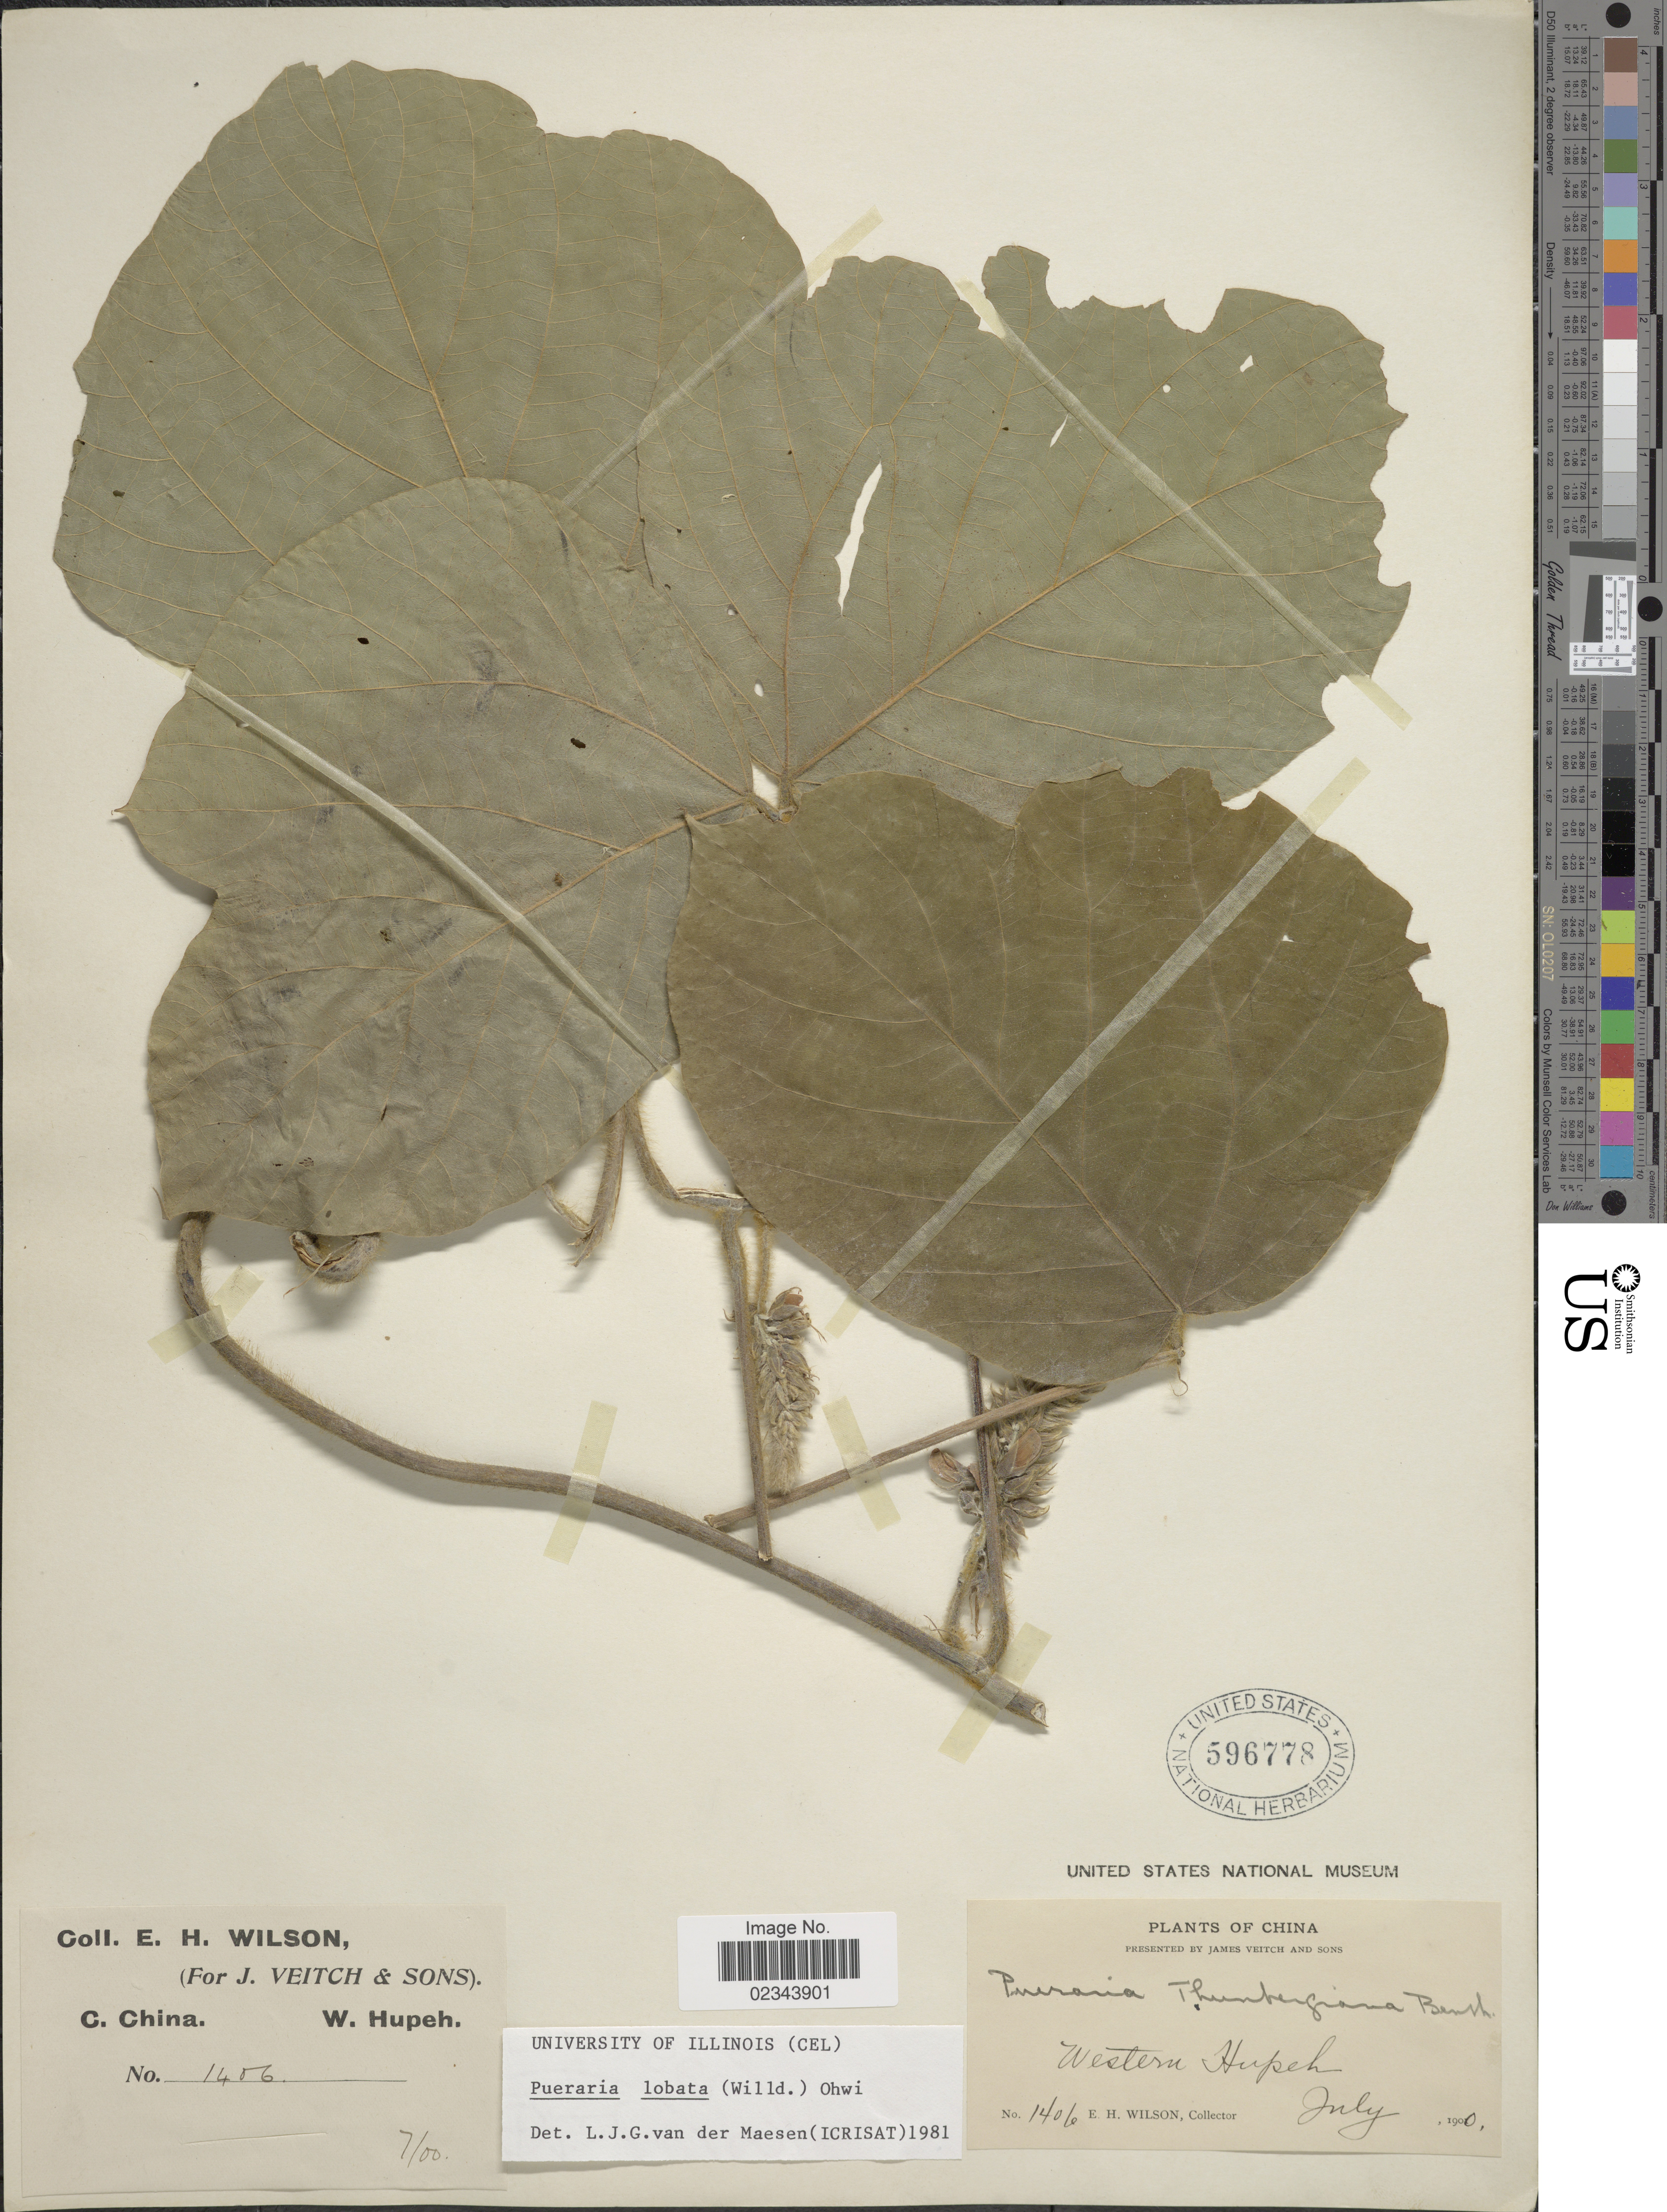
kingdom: Plantae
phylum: Tracheophyta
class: Magnoliopsida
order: Fabales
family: Fabaceae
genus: Pueraria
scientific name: Pueraria lobata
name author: (Willd.) Ohwi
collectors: E. Wilson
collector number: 1406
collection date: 1900-07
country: China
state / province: Hubei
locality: C. China, W. Hupeh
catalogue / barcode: US 596778